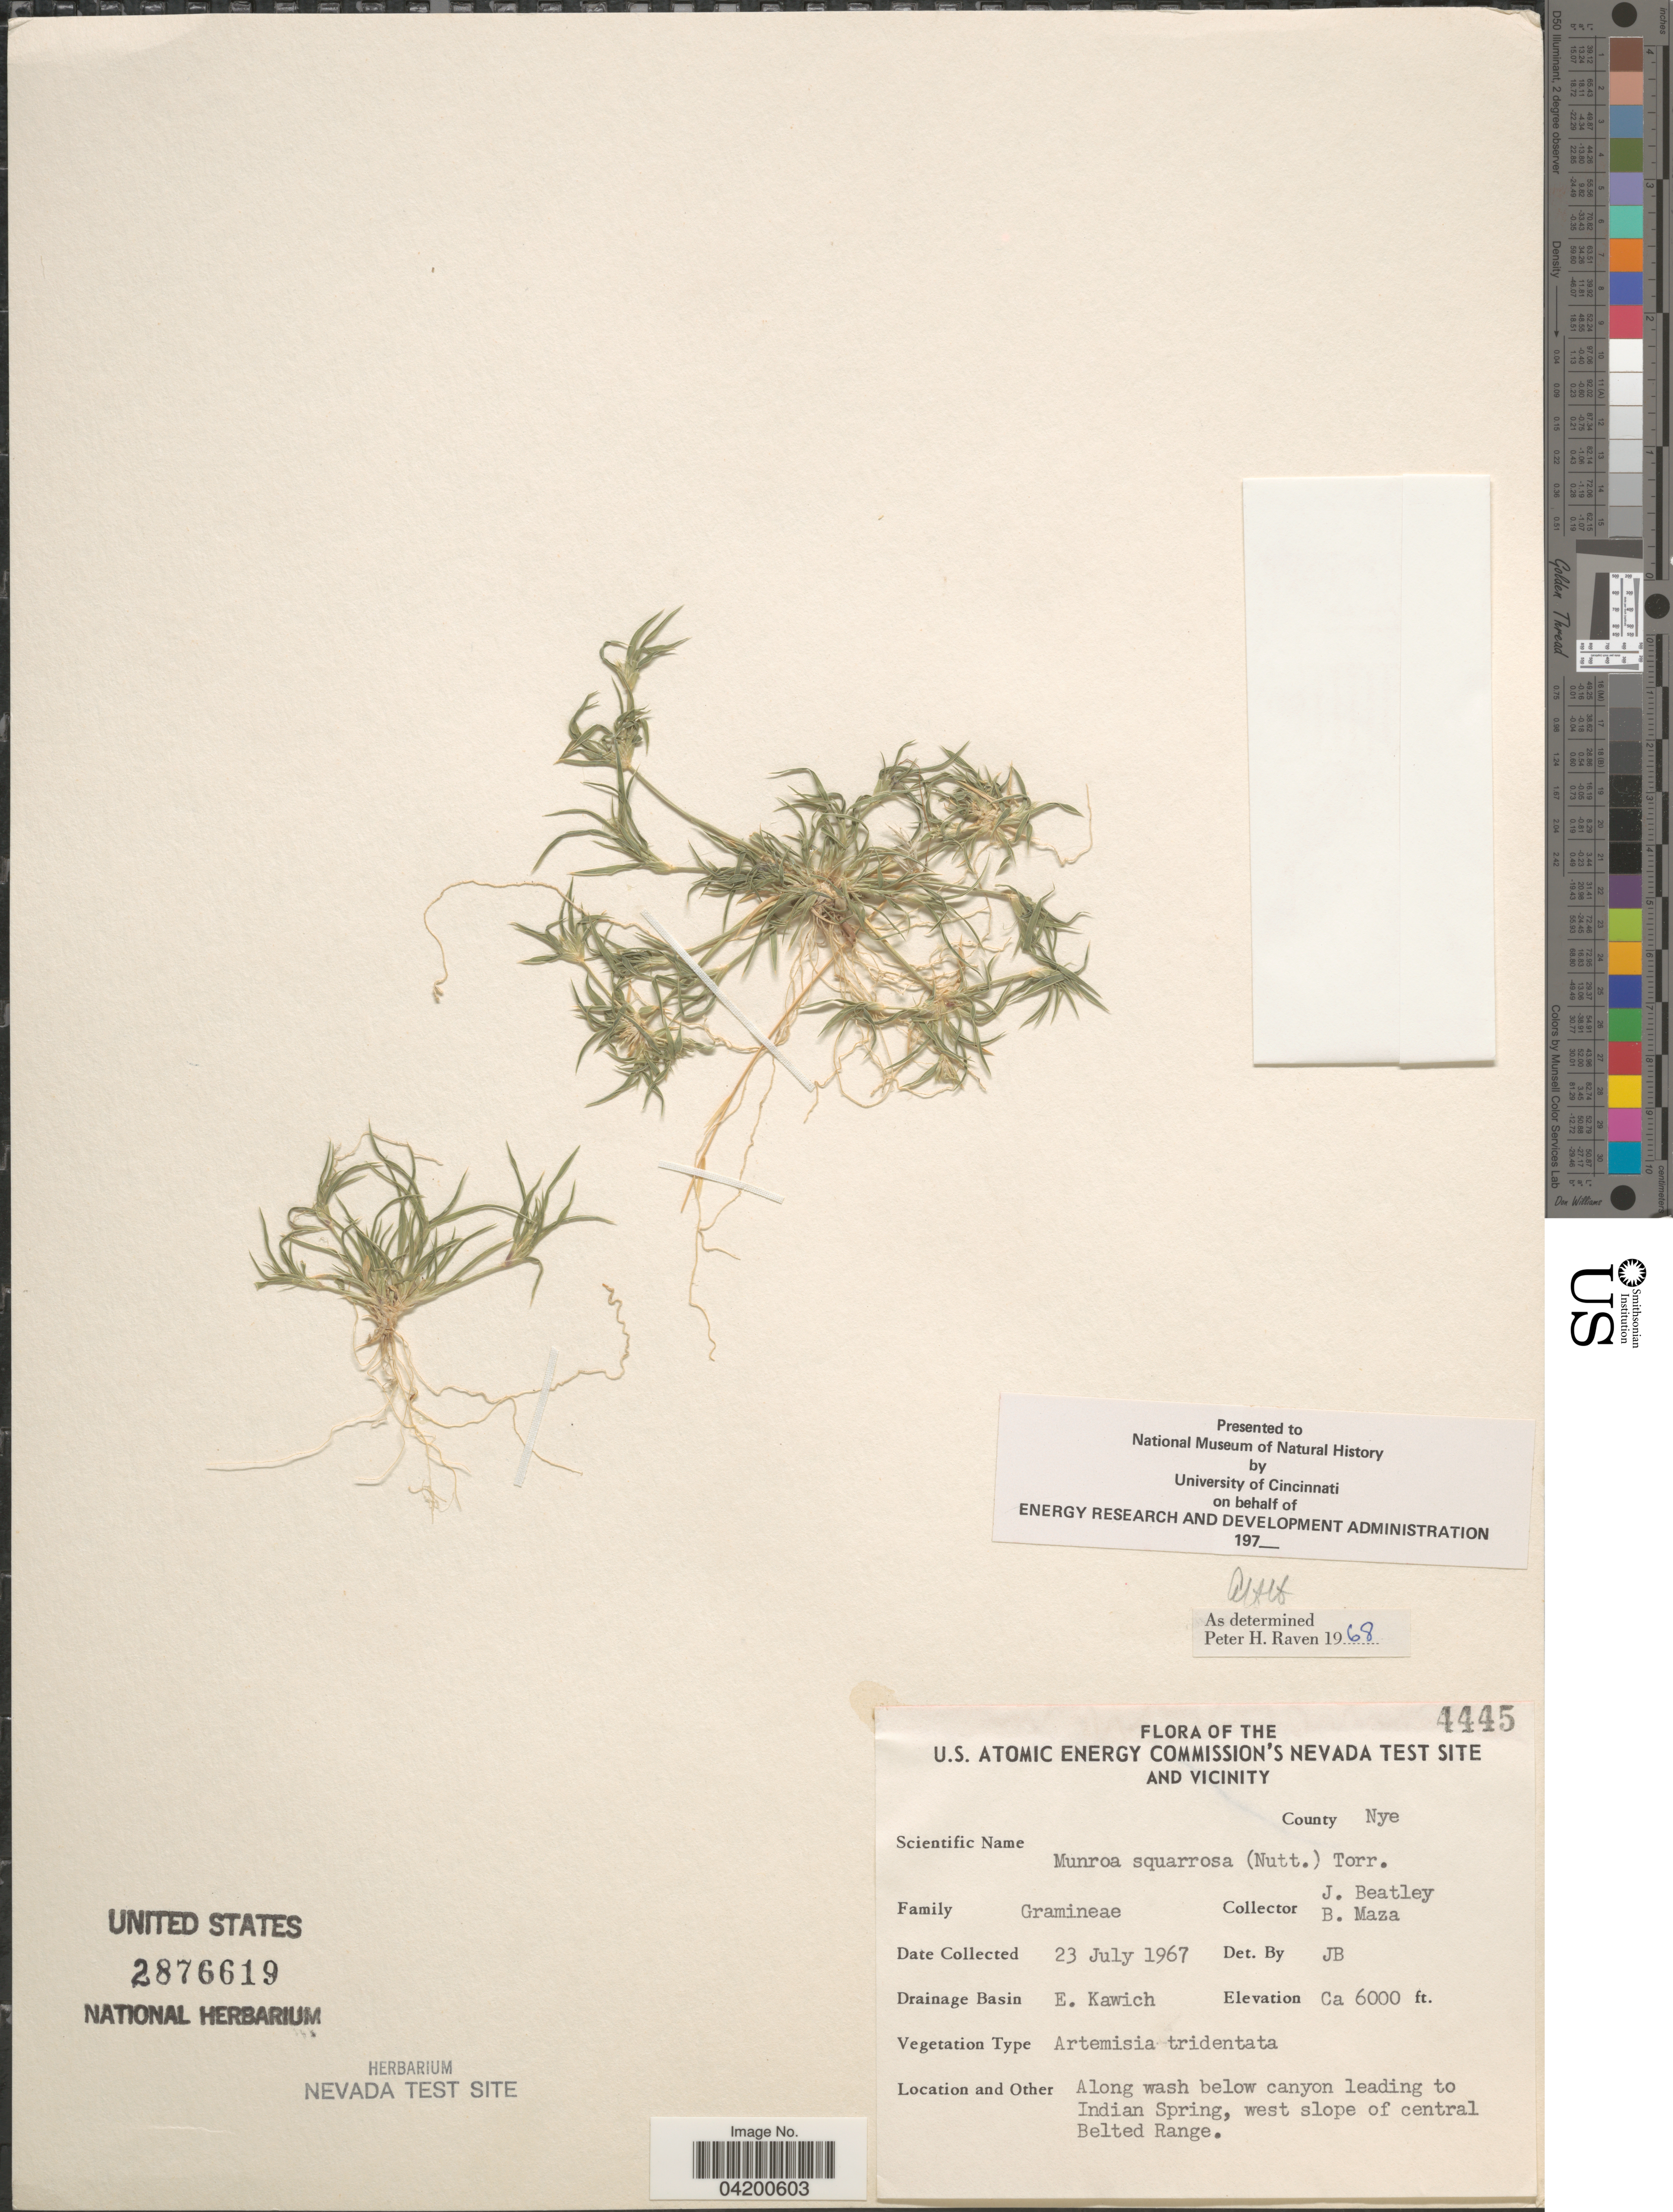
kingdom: Plantae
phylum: Tracheophyta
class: Liliopsida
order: Poales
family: Poaceae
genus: Munroa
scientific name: Munroa squarrosa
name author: (Nutt.) Torr.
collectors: J. C. Beatley & B. Maza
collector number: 4445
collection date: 1967-07-23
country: United States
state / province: Nevada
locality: The U.S. Atomic Energy Commission's Nevada Test Site and Vicinity. County Nye. Drainage Basin E. Kawich. Along wash below canyon leading to Indian Spring, west slope of central Belted Range.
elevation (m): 1829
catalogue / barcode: US 2876619